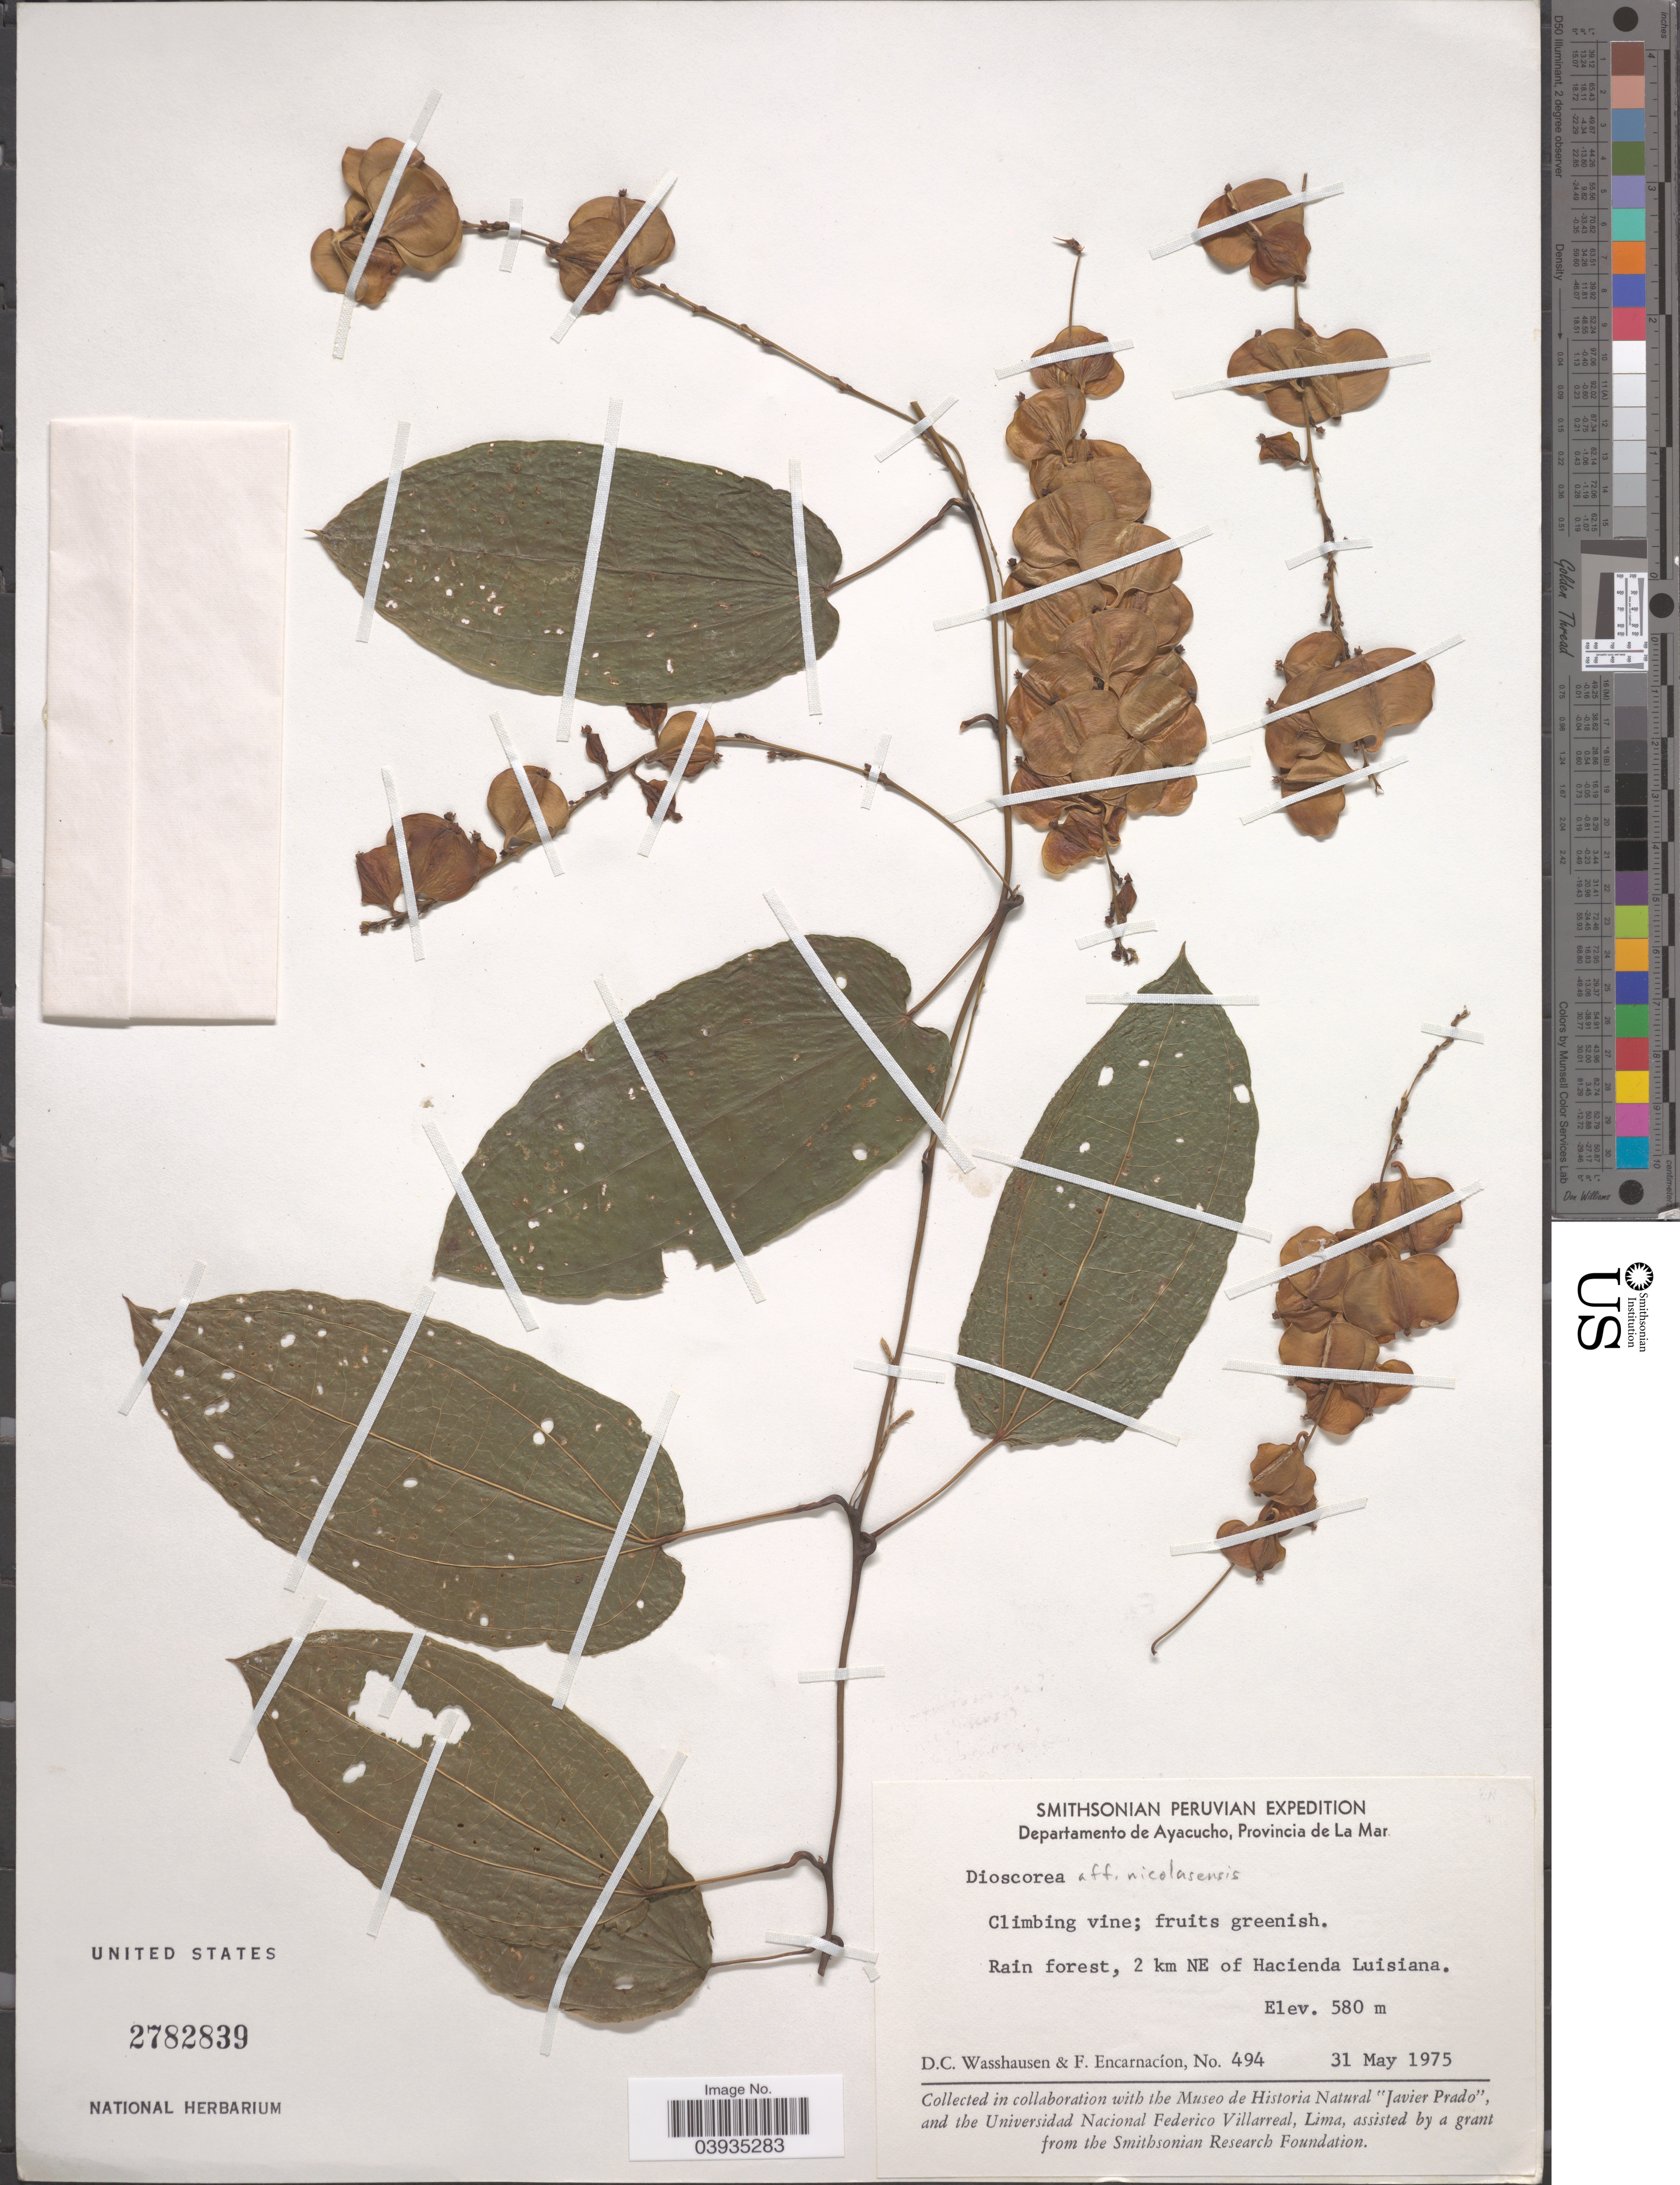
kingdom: Plantae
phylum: Tracheophyta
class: Liliopsida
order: Dioscoreales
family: Dioscoreaceae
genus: Dioscorea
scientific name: Dioscorea nicolasensis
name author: R. Knuth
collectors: D. C. Wasshausen & F. Encarnación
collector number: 494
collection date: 1975-05-31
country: Peru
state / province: Ayacucho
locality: Departamento de Ayacucho, Provincia de La Mar. Rain forest, 2 km NE of Hacienda Luisiana.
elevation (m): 580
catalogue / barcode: US 2782839